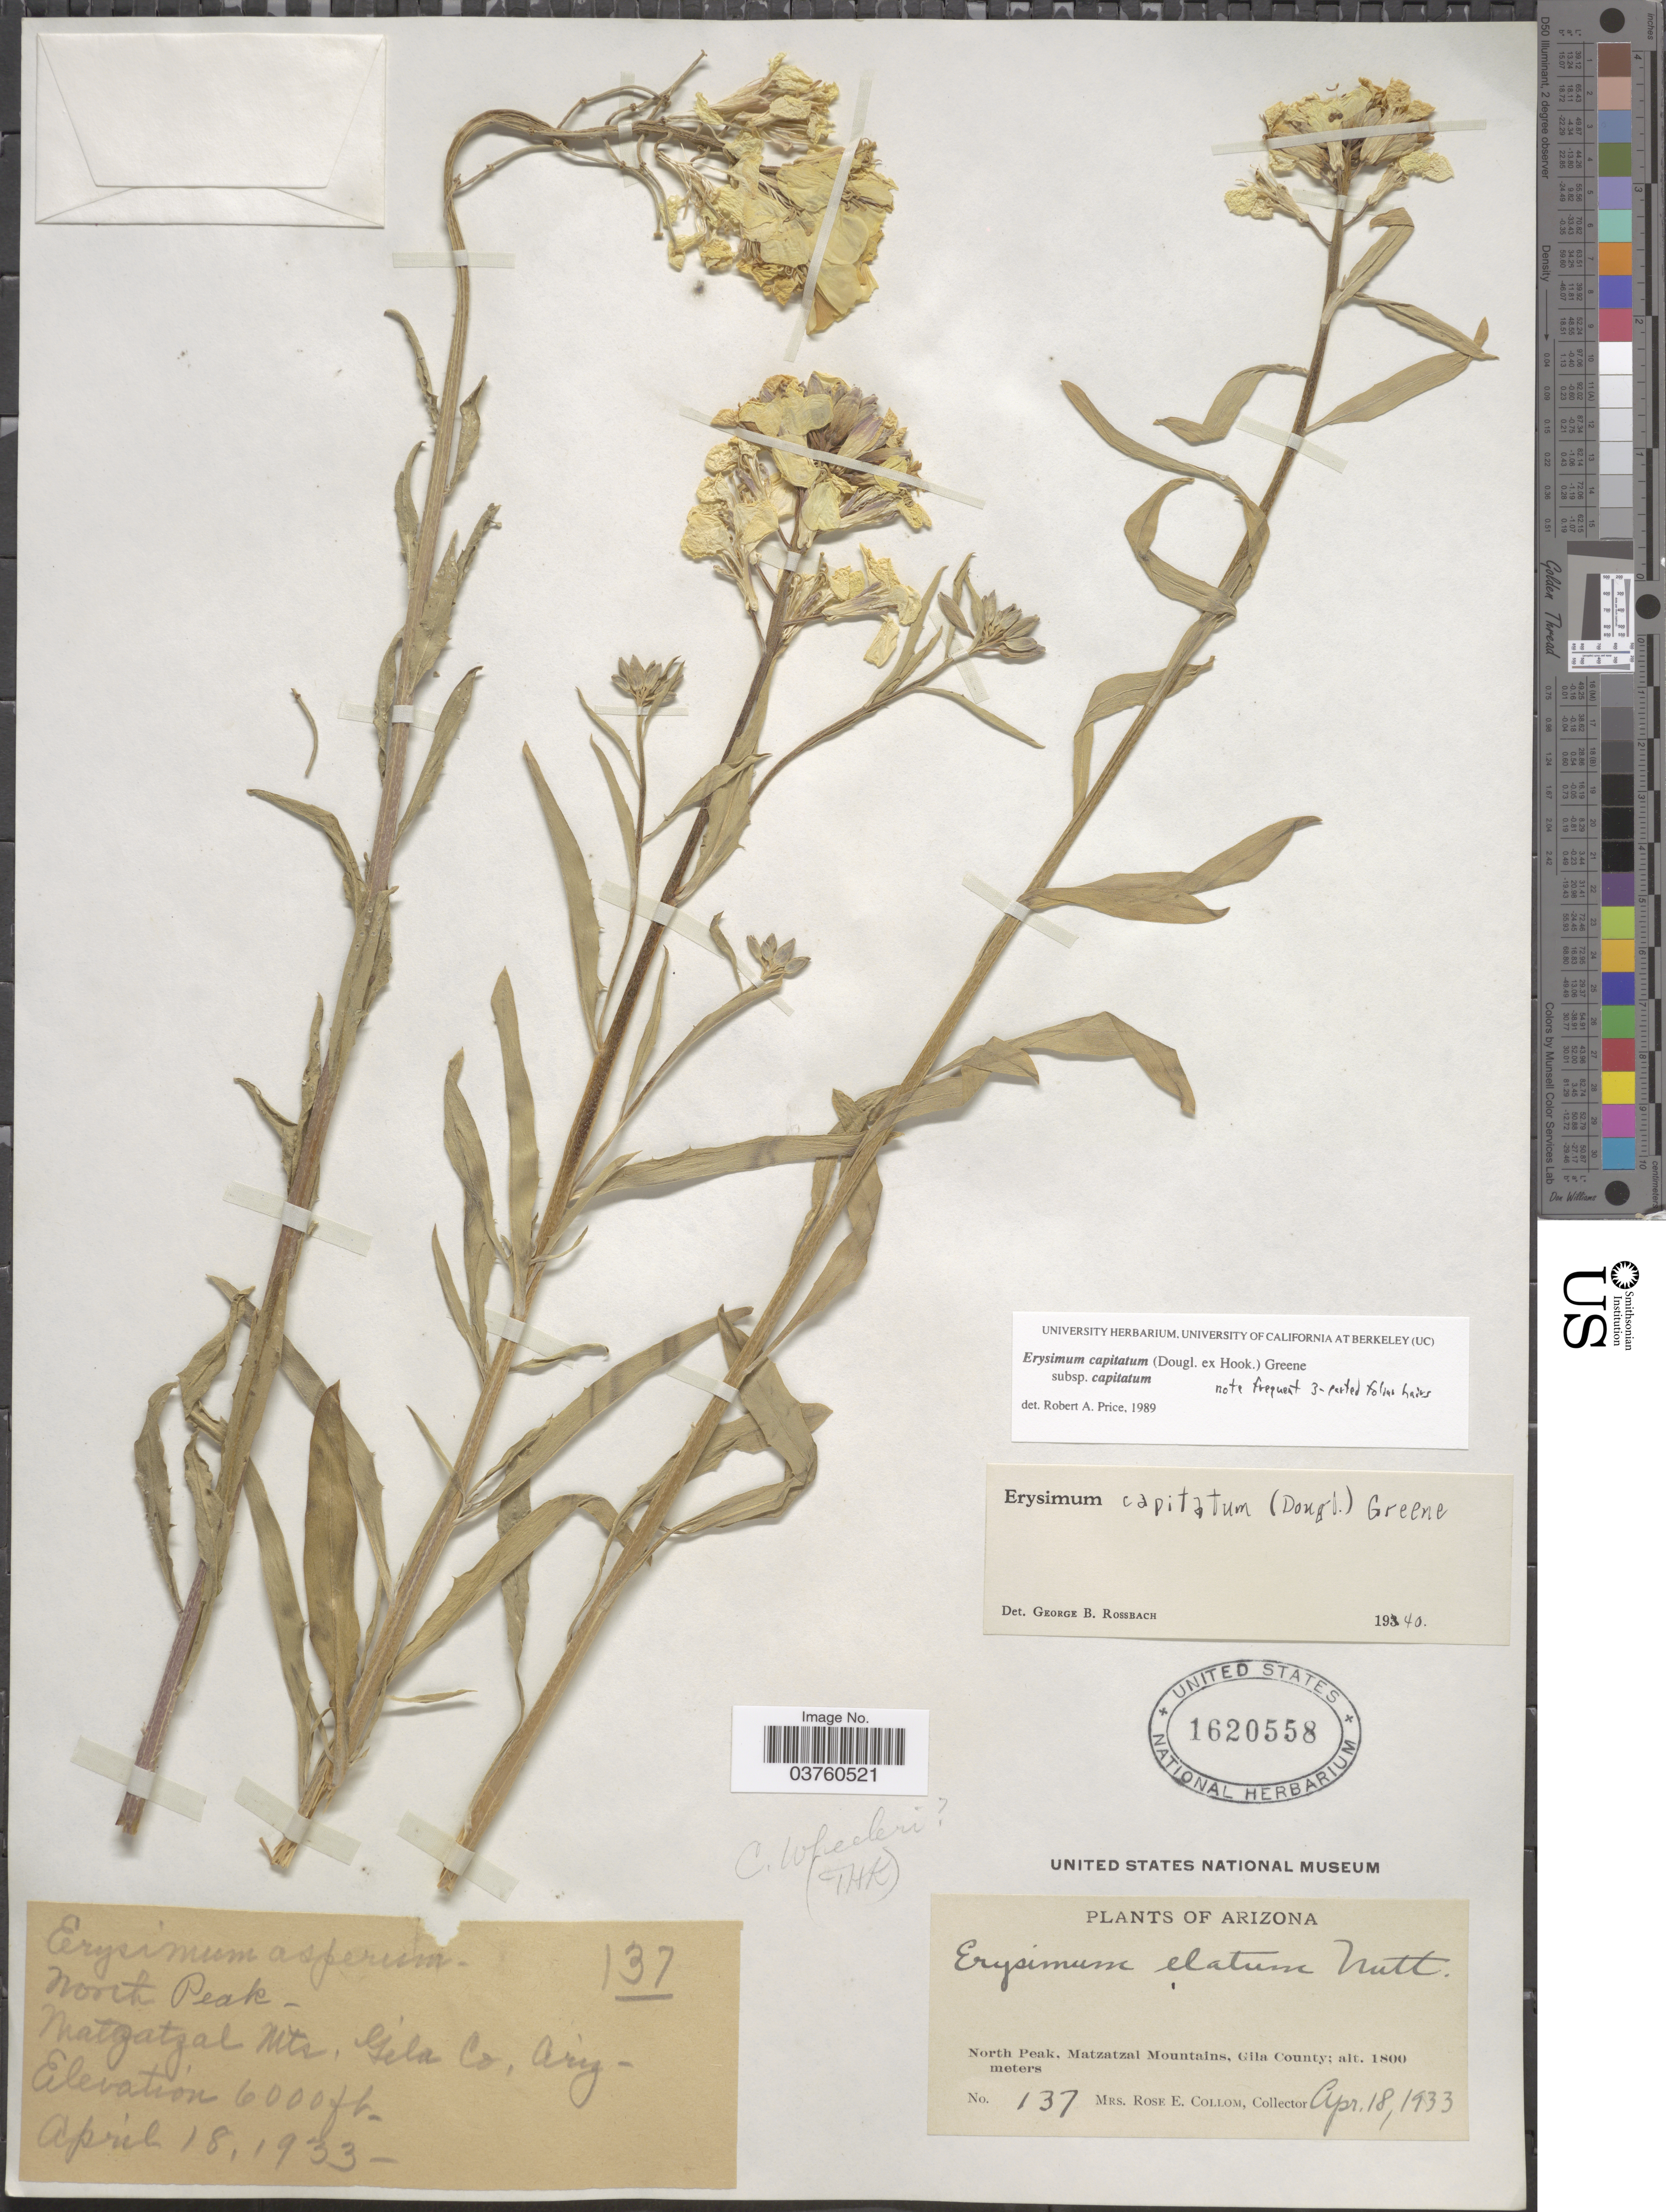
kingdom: Plantae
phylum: Tracheophyta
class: Magnoliopsida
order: Brassicales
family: Brassicaceae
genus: Erysimum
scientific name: Erysimum capitatum subsp. capitatum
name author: (Douglas ex Hook.) Greene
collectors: R. E. Collom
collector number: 137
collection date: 1933-04-18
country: United States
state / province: Arizona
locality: North Peak, Matzatzal Mountains, Gila County.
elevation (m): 1800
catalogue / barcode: US 1620558